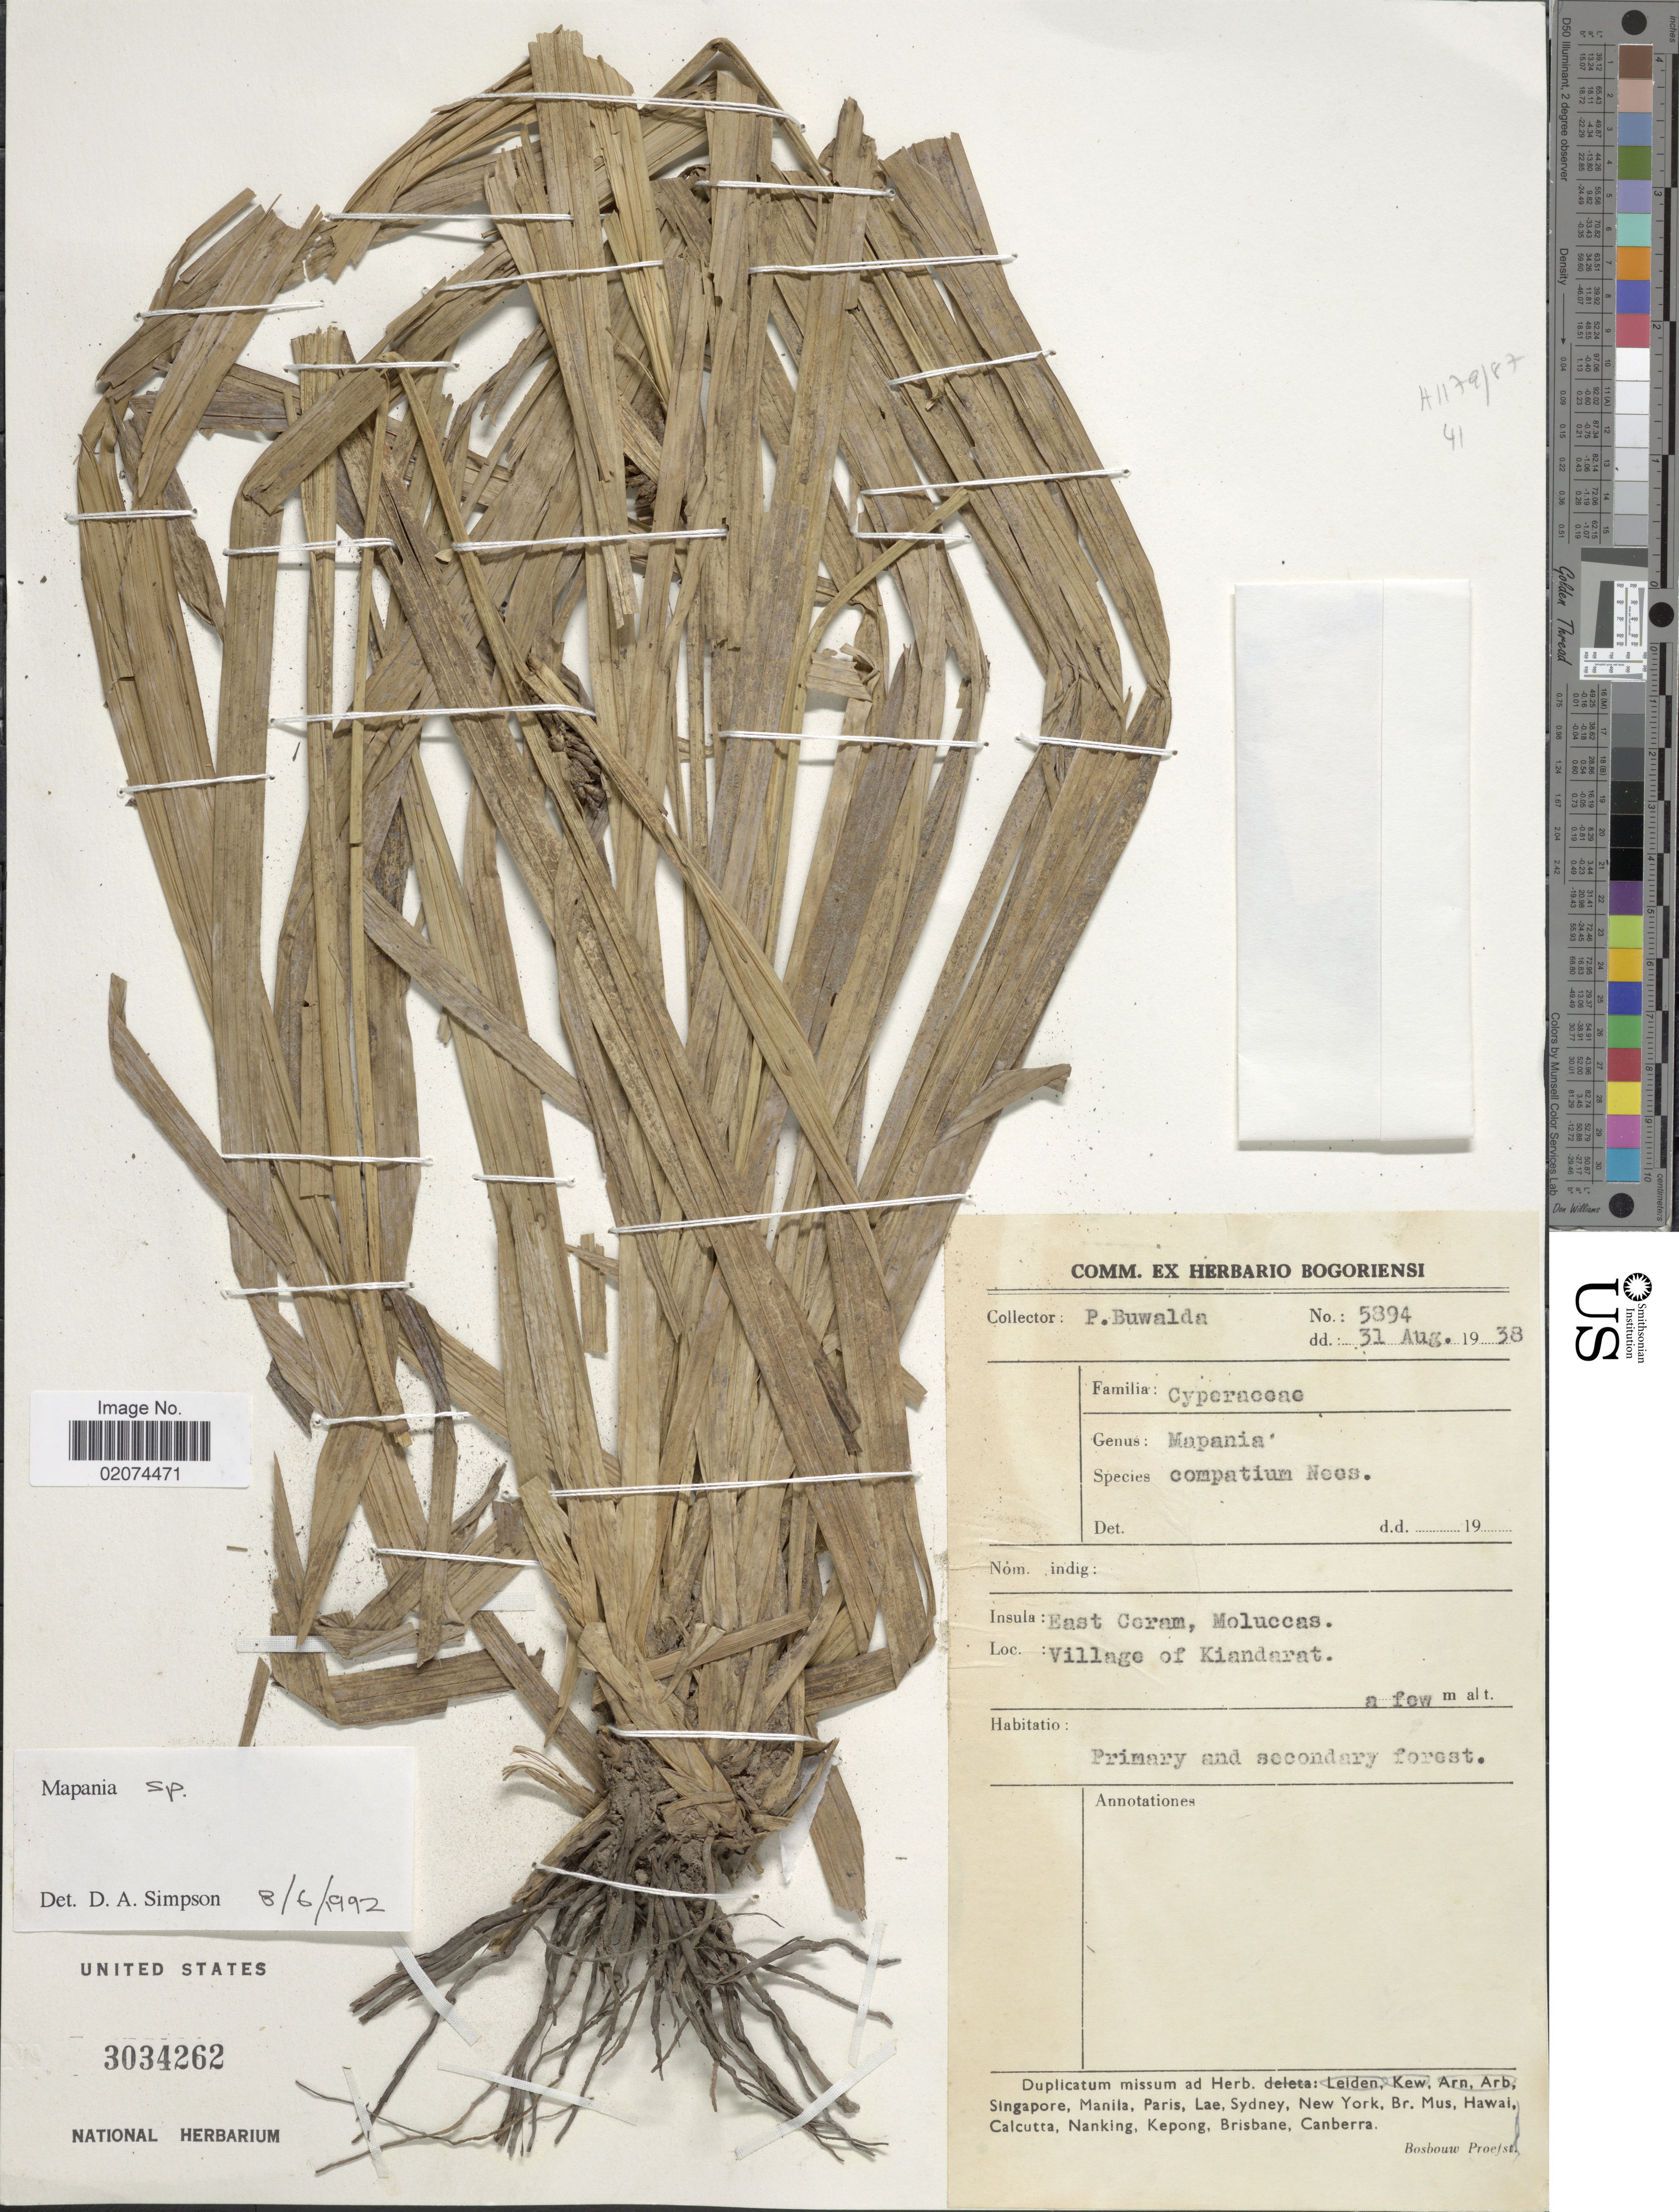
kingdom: Plantae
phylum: Tracheophyta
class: Liliopsida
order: Poales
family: Cyperaceae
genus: Hypolytrum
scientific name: Hypolytrum compactum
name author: Nees & Meyen ex Kunth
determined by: Kern, J. H.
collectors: P. Buwalda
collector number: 5894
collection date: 1938-08-31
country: Indonesia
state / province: Maluku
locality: East Ceram, Moluccas. Village of Kiandarat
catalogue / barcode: US 3034262